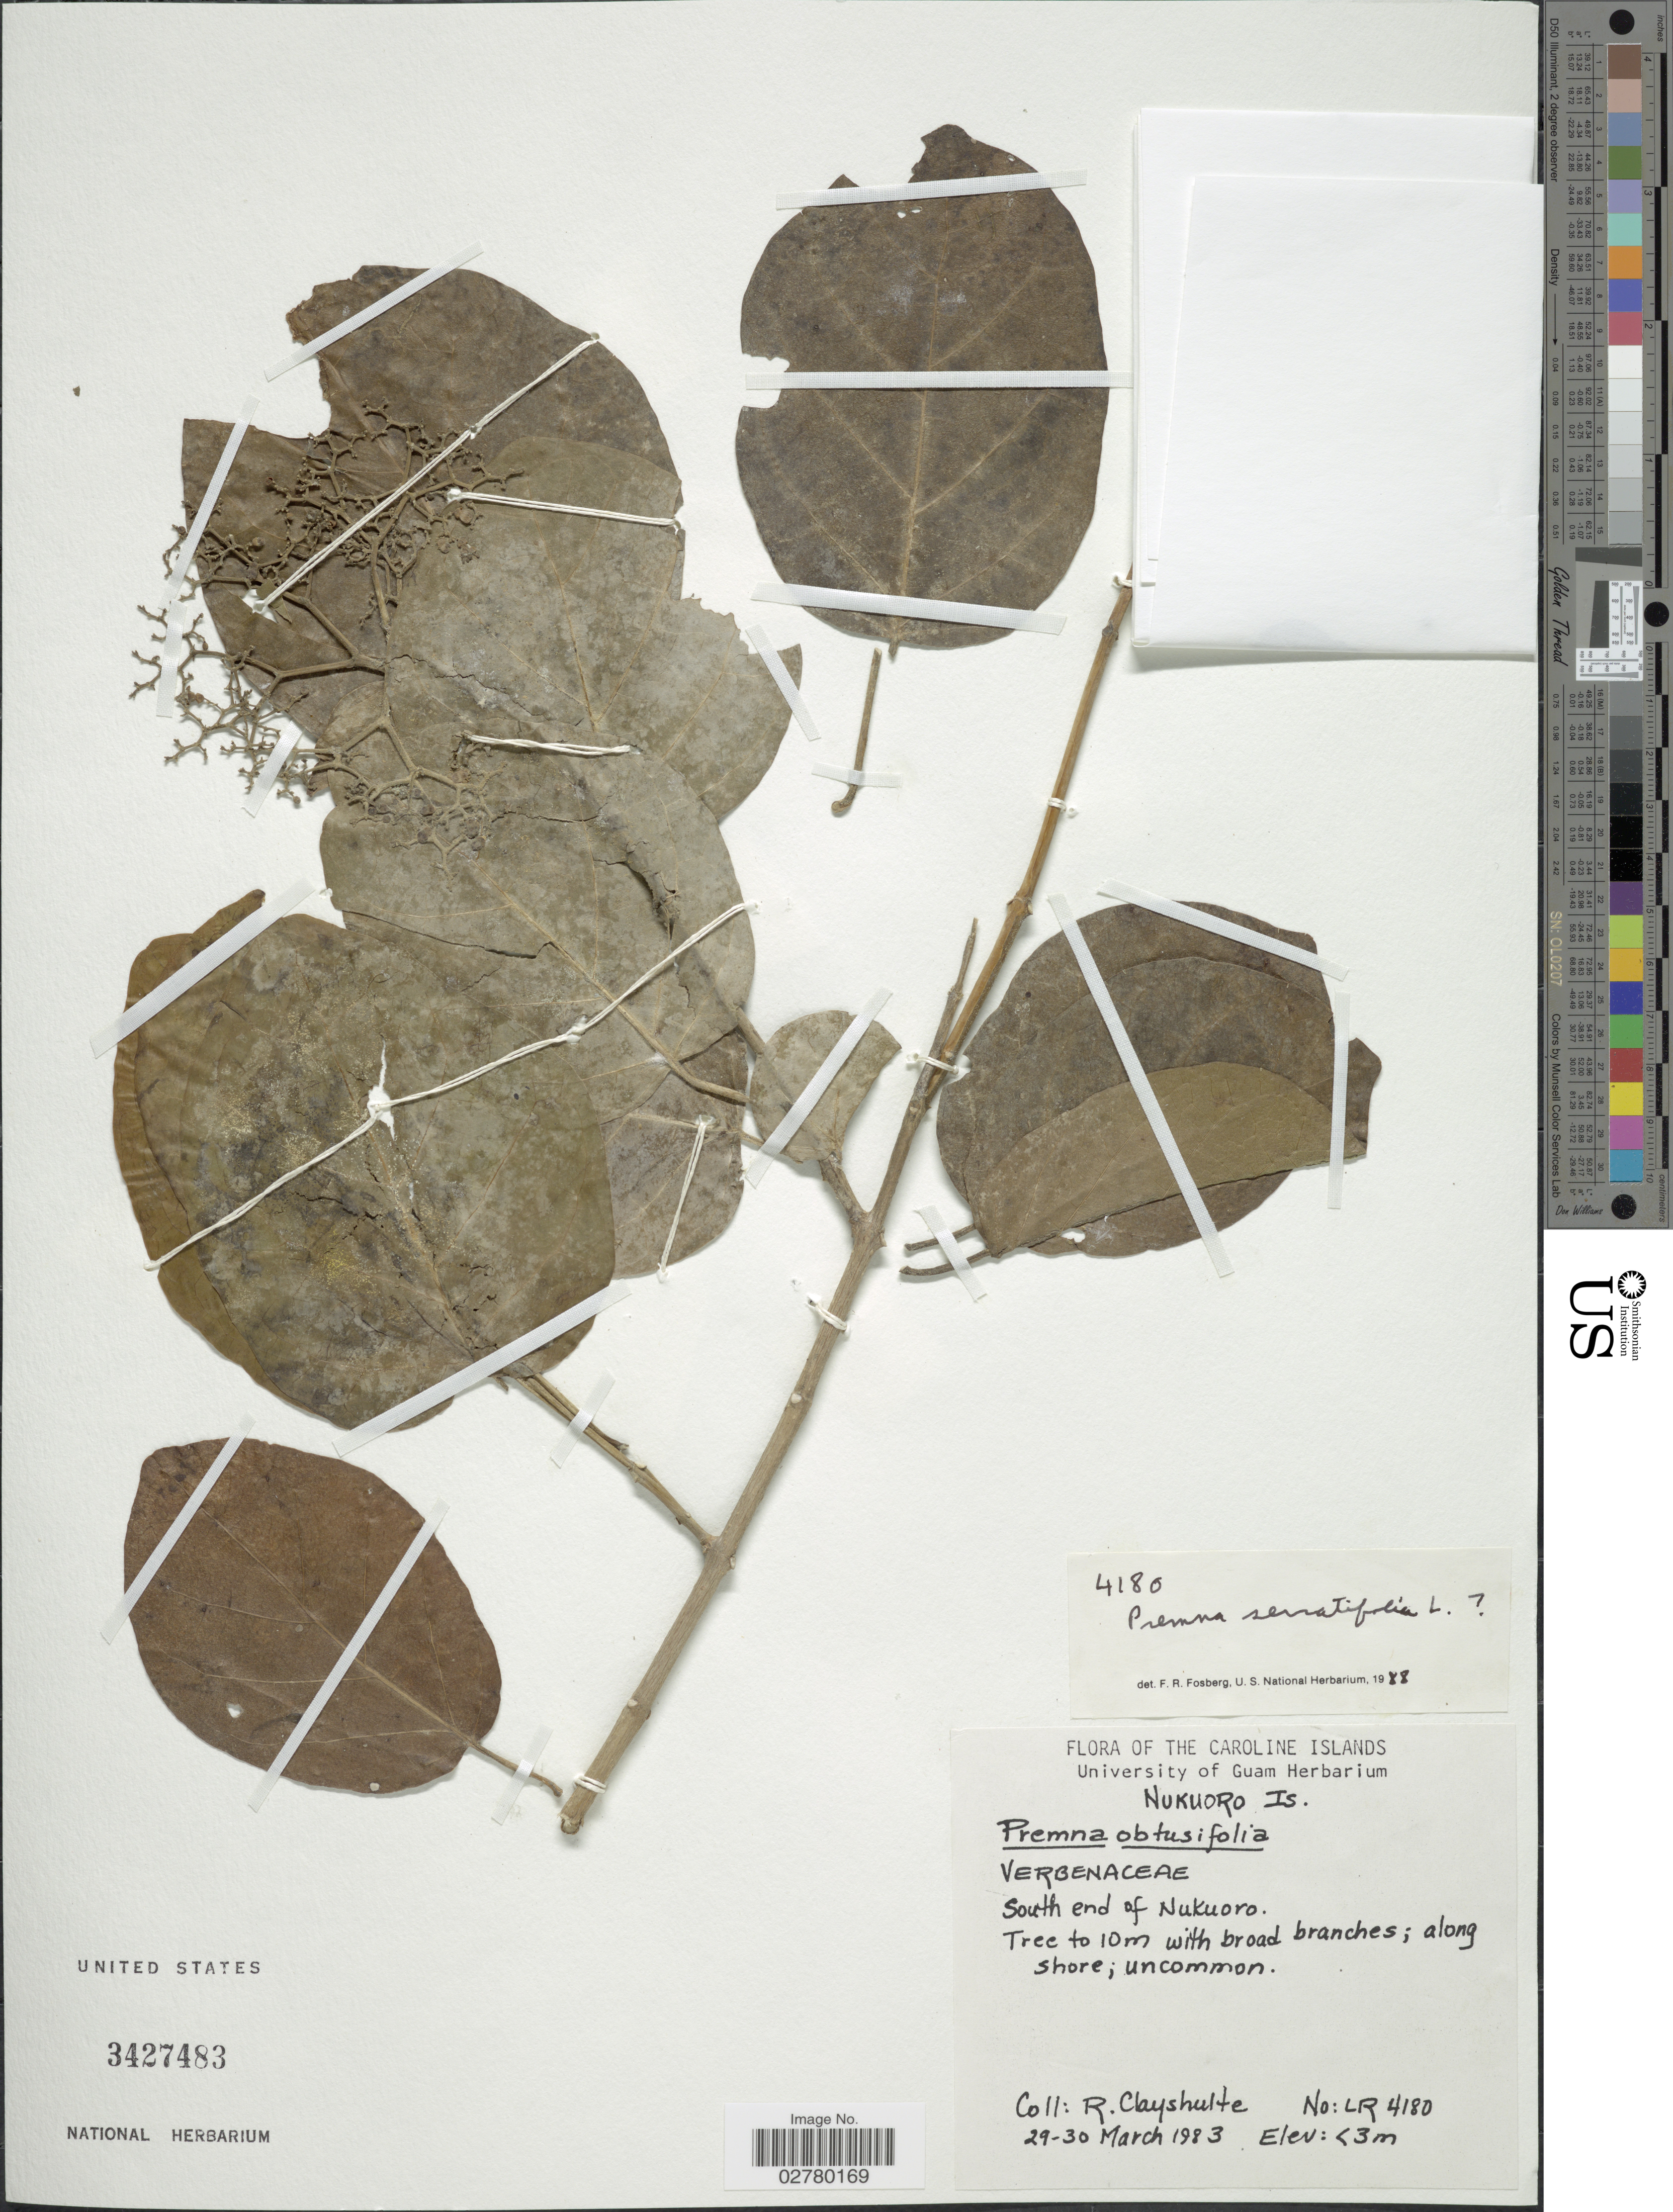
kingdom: Plantae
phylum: Tracheophyta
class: Magnoliopsida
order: Lamiales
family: Lamiaceae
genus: Premna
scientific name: Premna serratifolia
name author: L.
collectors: R. Clayshulte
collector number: LR4180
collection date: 1983-03-29/1983-03-30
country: Micronesia, Federated States of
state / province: Pohnpei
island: Nukuoro Atoll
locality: Caroline Islands. Nukuoro Is. South end of Nukuoro.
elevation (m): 3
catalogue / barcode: US 3427483